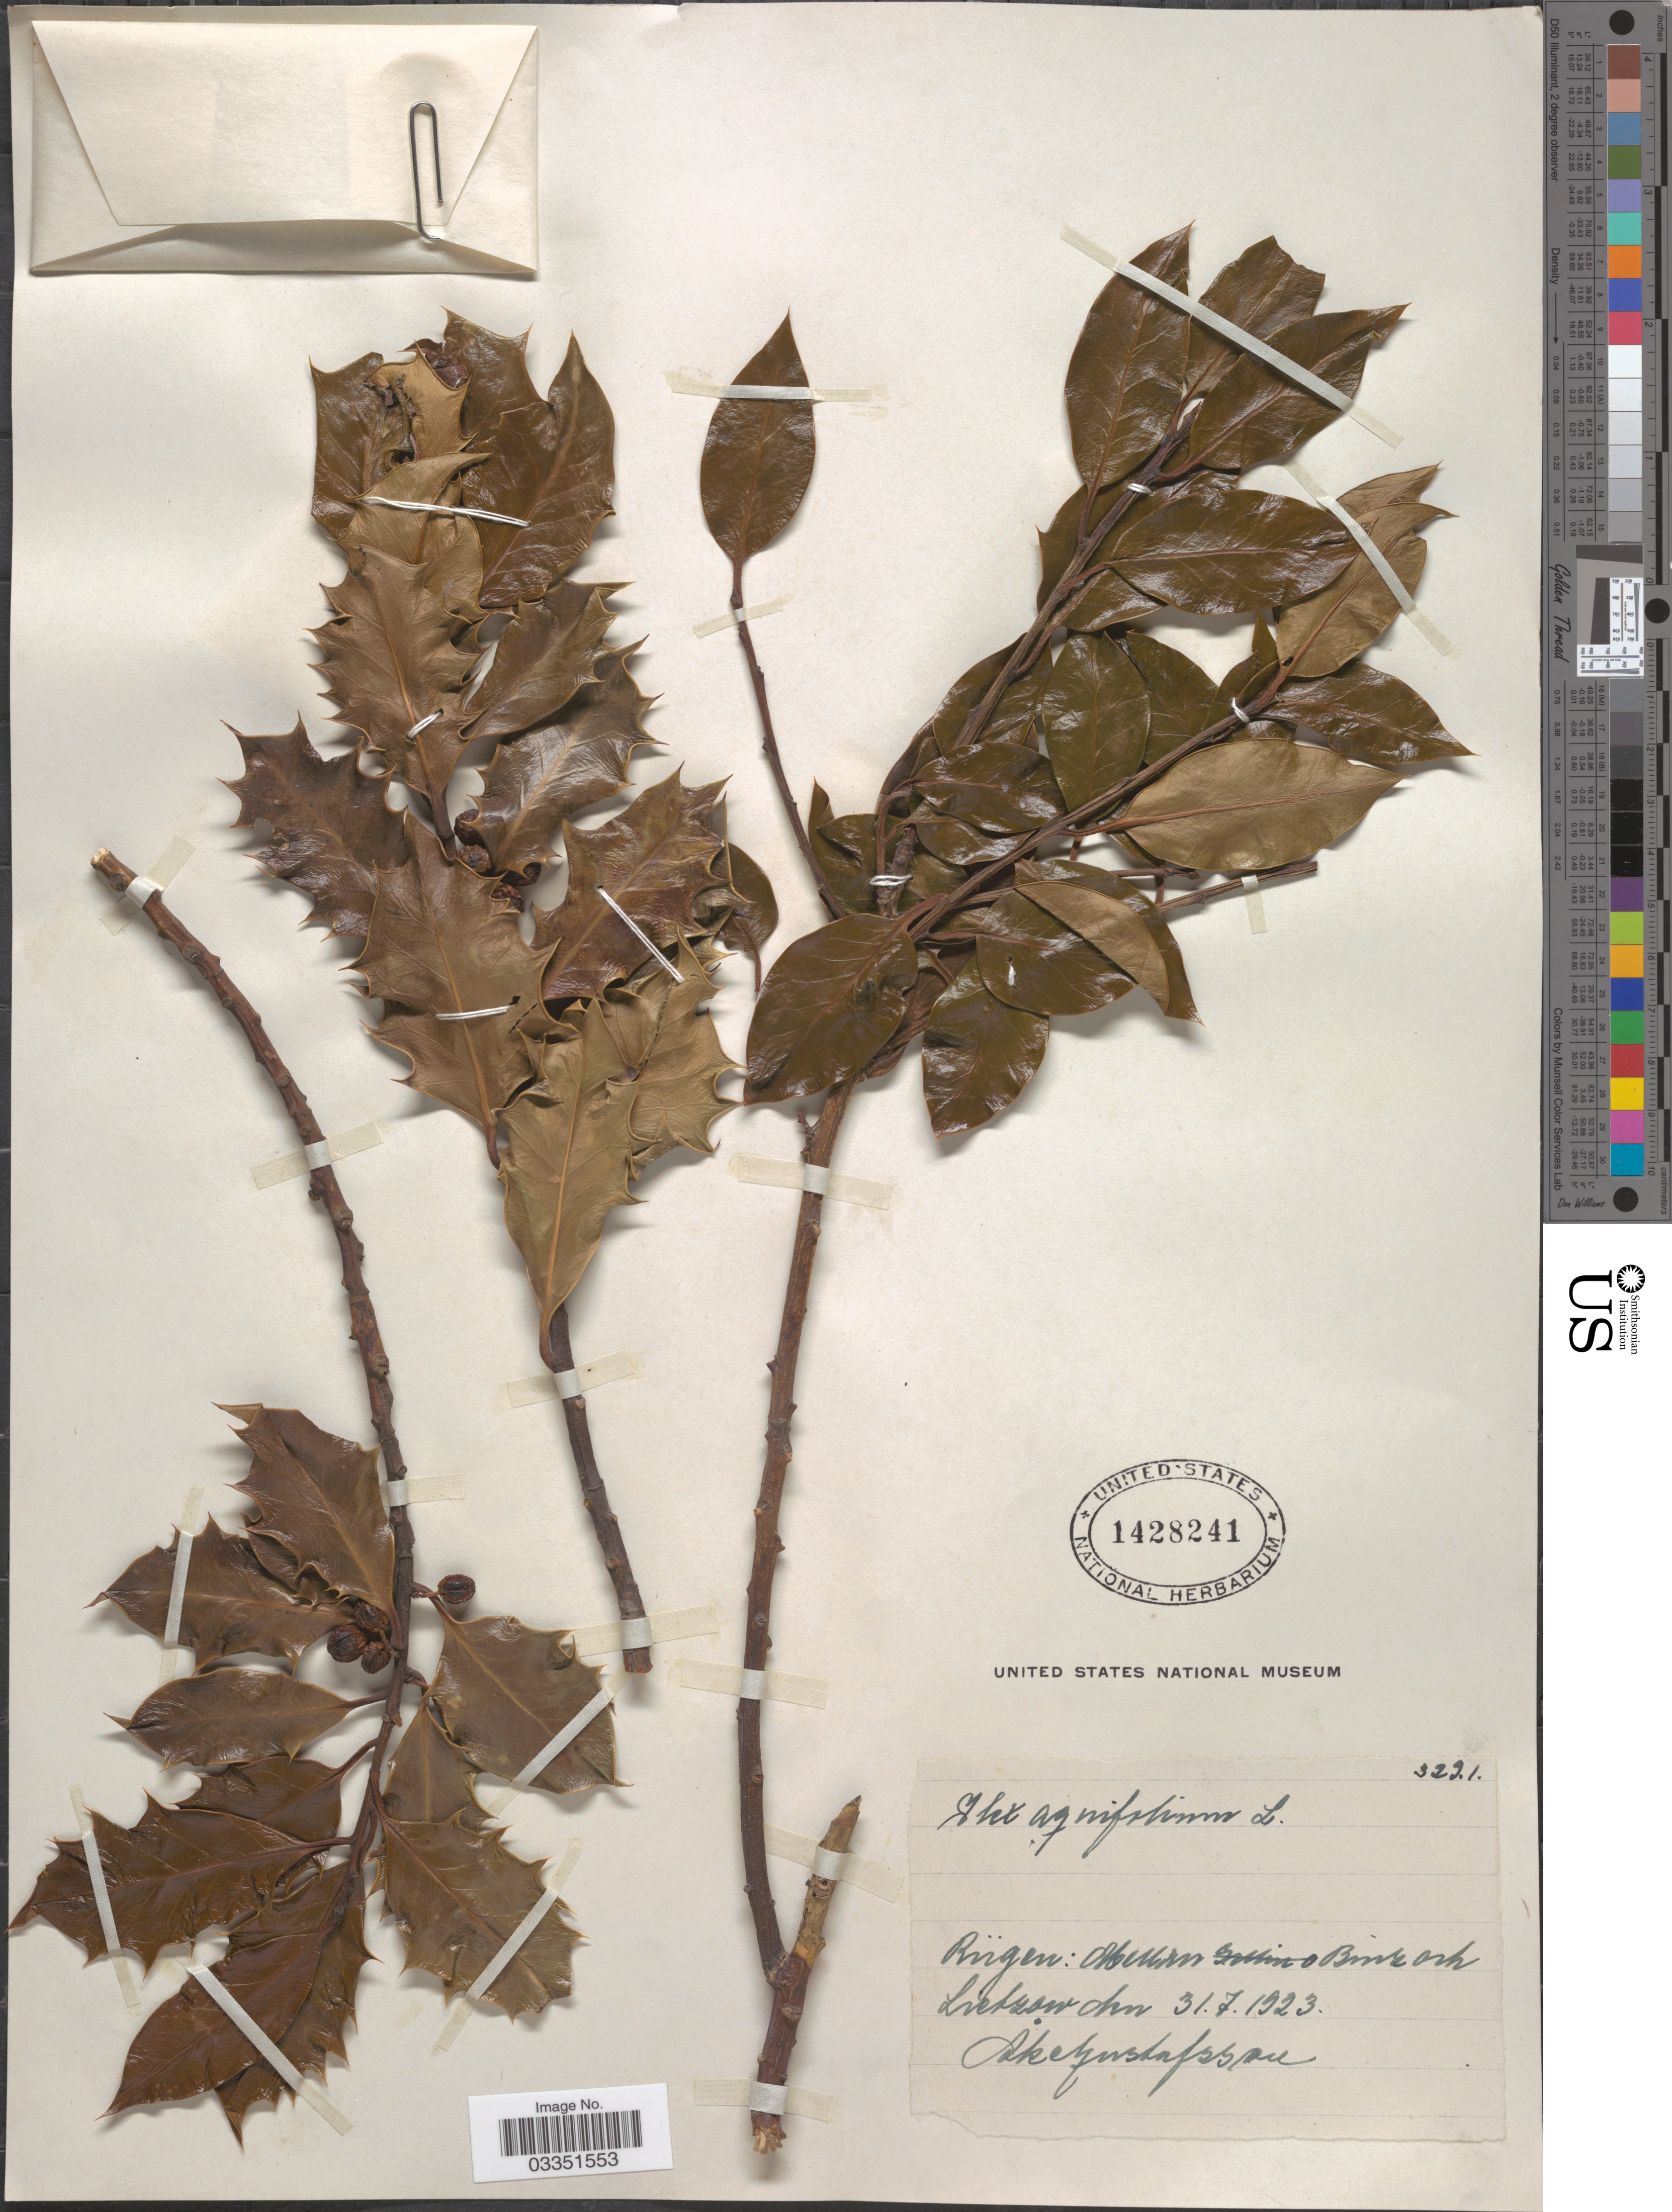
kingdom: Plantae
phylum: Tracheophyta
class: Magnoliopsida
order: Aquifoliales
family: Aquifoliaceae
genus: Ilex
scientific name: Ilex aquifolium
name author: L.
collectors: I. Gustafsson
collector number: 3291*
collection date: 1923-07-31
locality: Rügen: [illegible text] Lietzowohn[interpreted].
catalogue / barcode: US 1428241